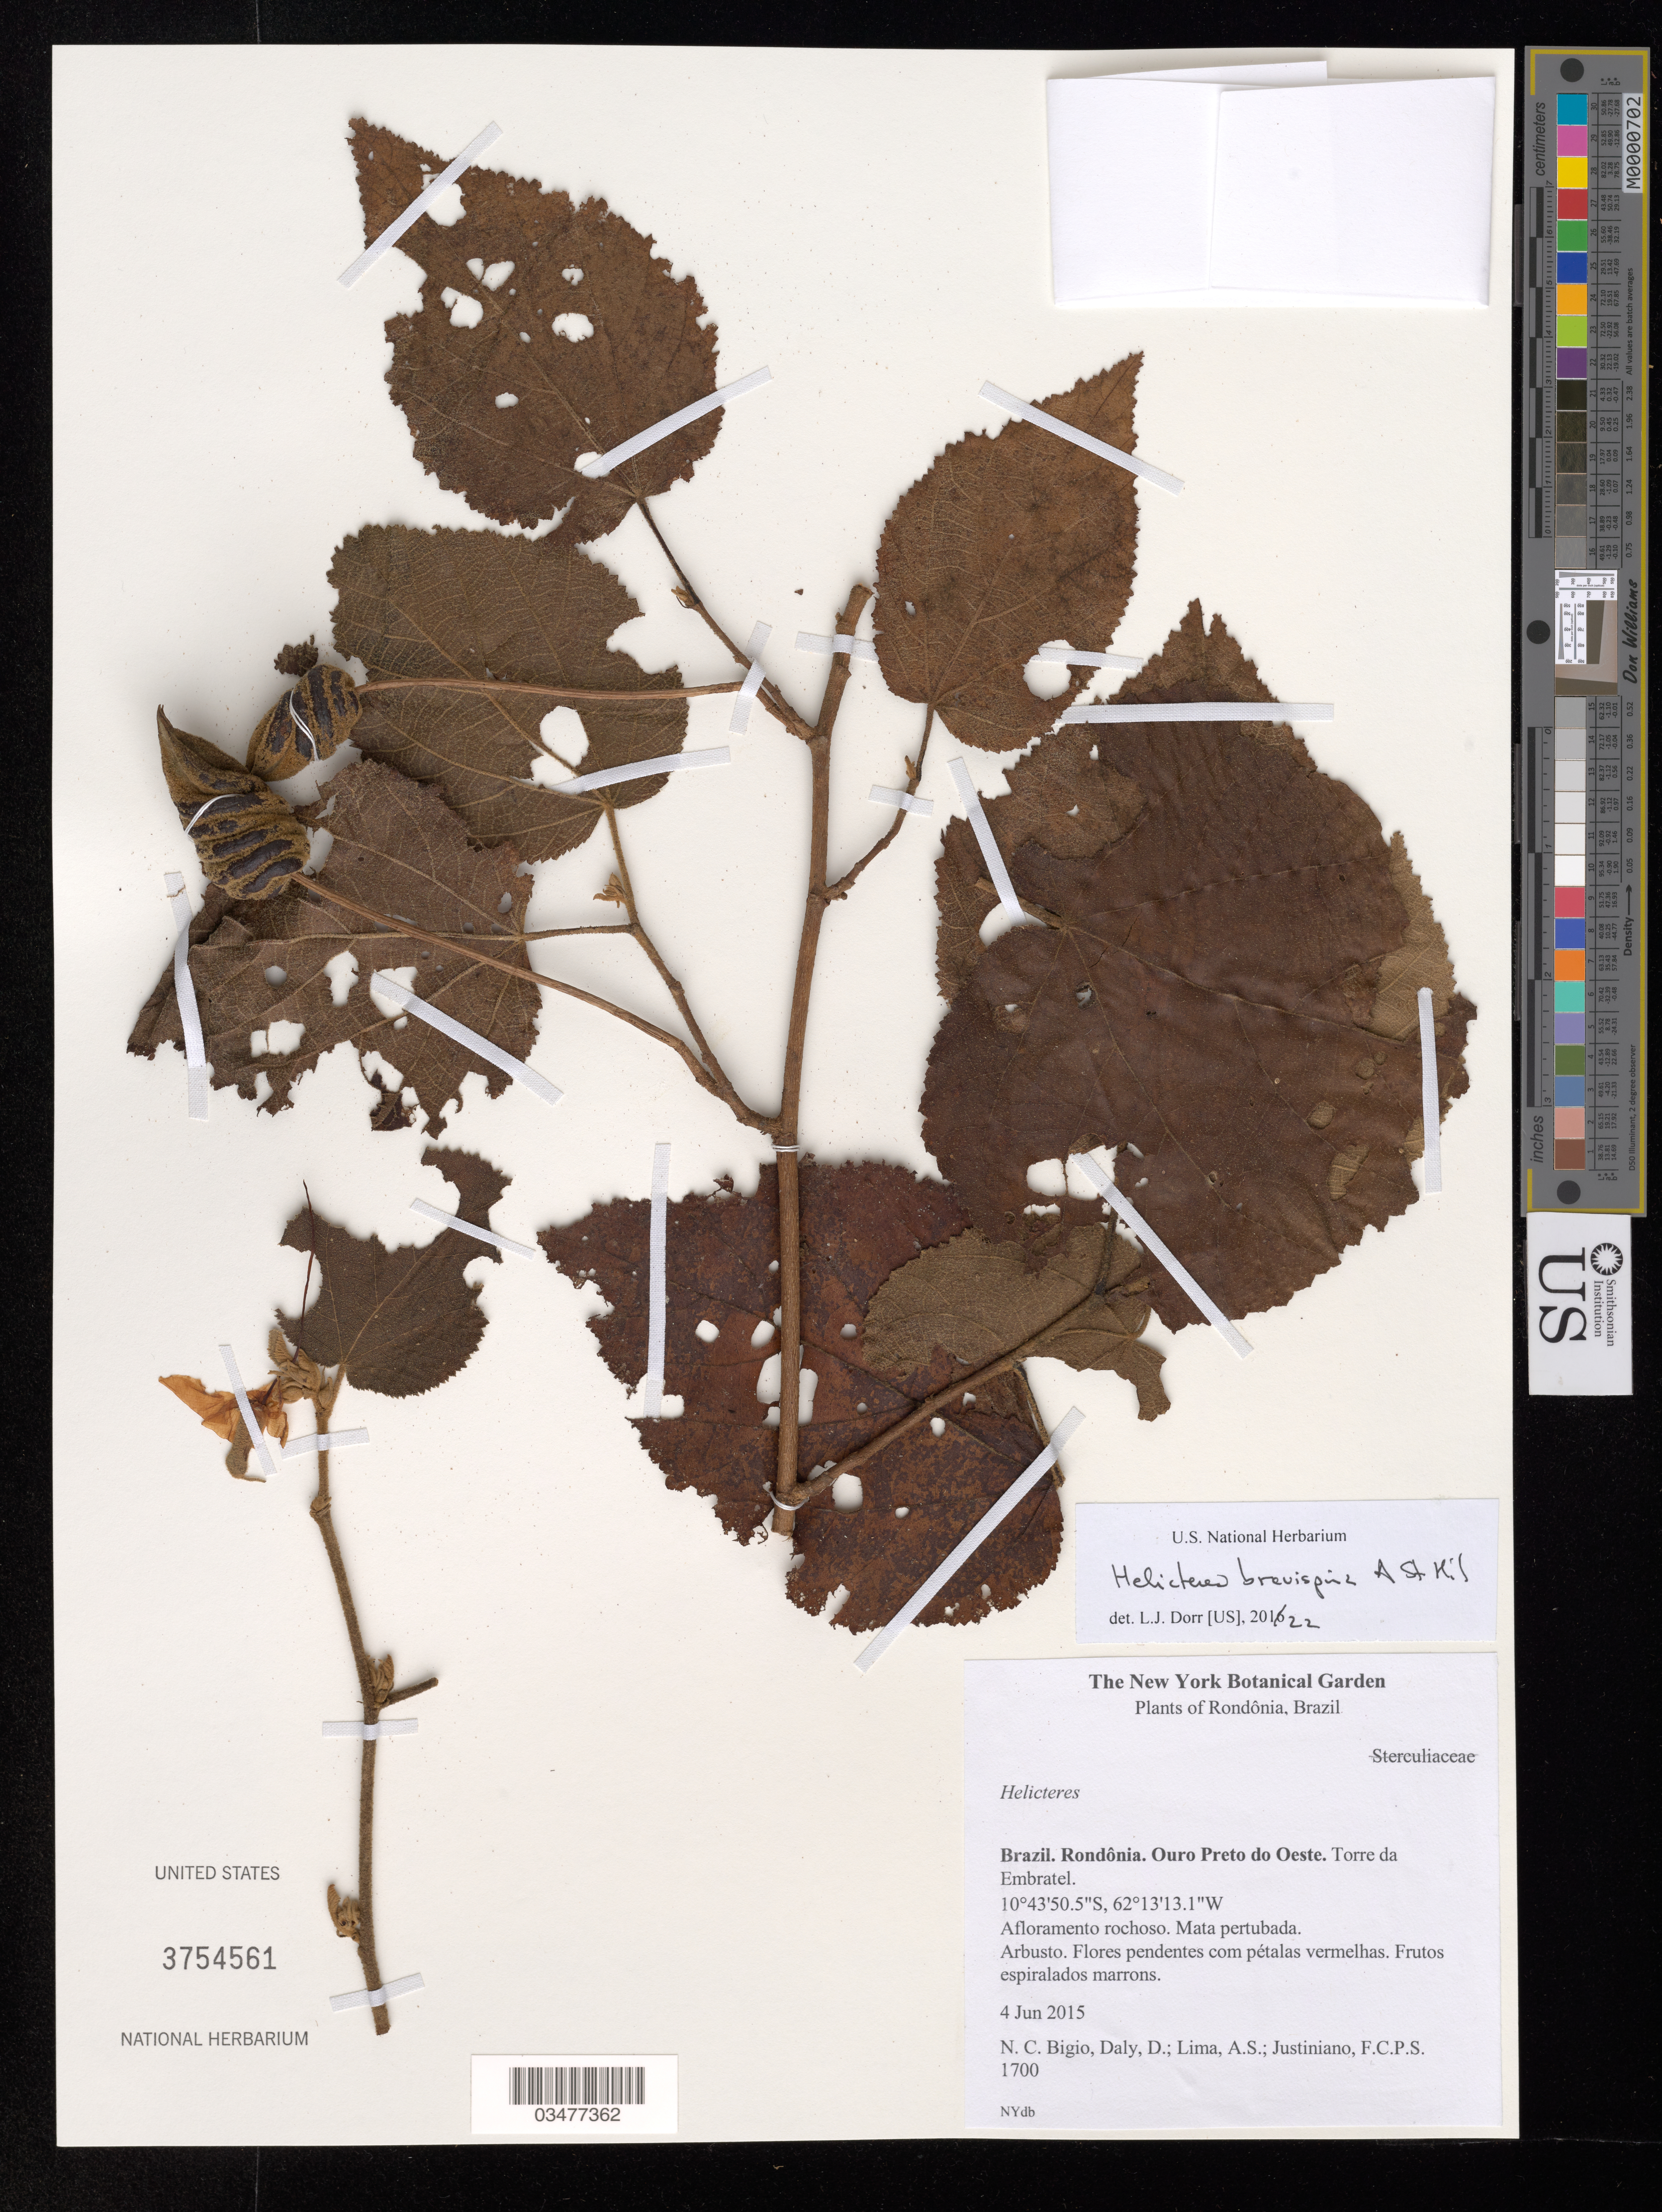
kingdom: Plantae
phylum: Tracheophyta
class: Magnoliopsida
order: Malvales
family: Malvaceae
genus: Helicteres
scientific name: Helicteres brevispira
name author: A. St.-Hil.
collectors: N. C. Bigio, D. Daly, A. Lima & F. Justiniano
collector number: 1700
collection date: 2015-06-04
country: Brazil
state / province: Rondônia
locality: Ouro Preto do Oeste. Torre da Embratel.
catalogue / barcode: US 3754561